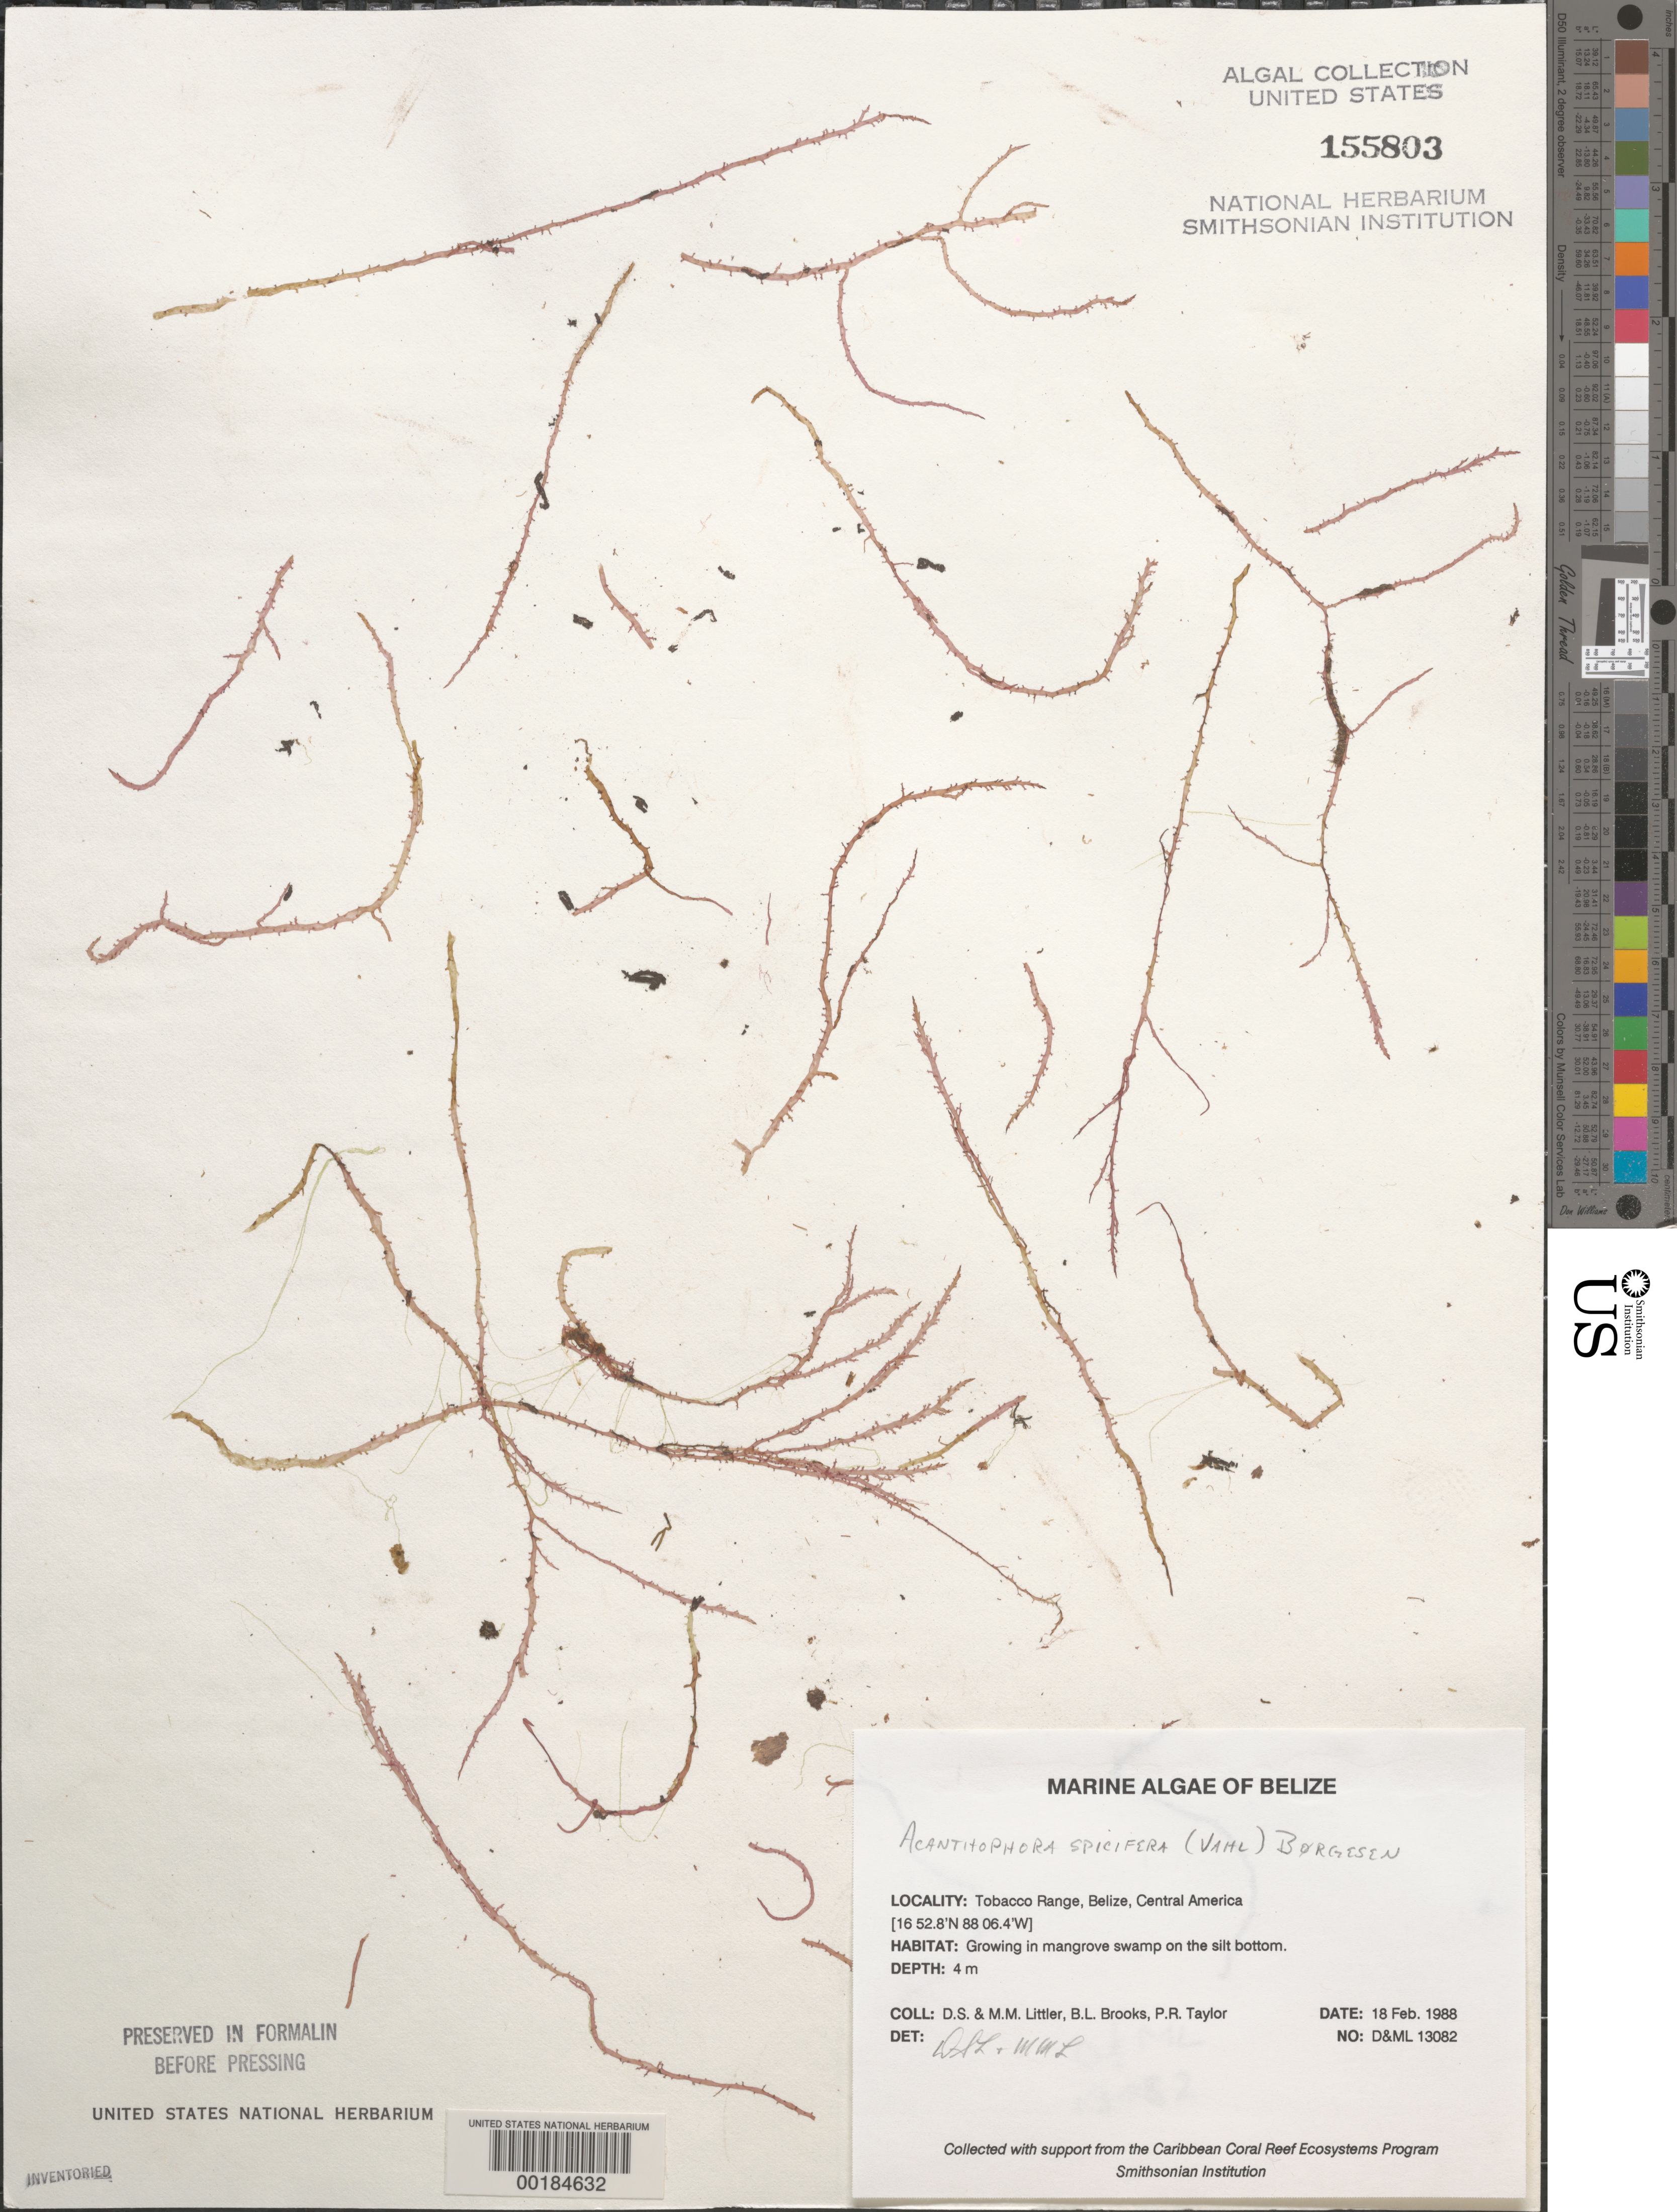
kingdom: Plantae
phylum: Rhodophyta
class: Florideophyceae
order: Ceramiales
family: Rhodomelaceae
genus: Acanthophora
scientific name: Acanthophora spicifera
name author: (Vahl) Børgesen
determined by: Littler, D. S.; Littler, M. M.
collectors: D. S. Littler, M. M. Littler, B. Brooks & P. R. Taylor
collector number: D&ML 13082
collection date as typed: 18 Feb 1988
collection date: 1988-02-18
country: Belize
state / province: Stann Creek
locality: Tobacco Range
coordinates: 16 52.8' N, 88 06.4' W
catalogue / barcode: US 155803